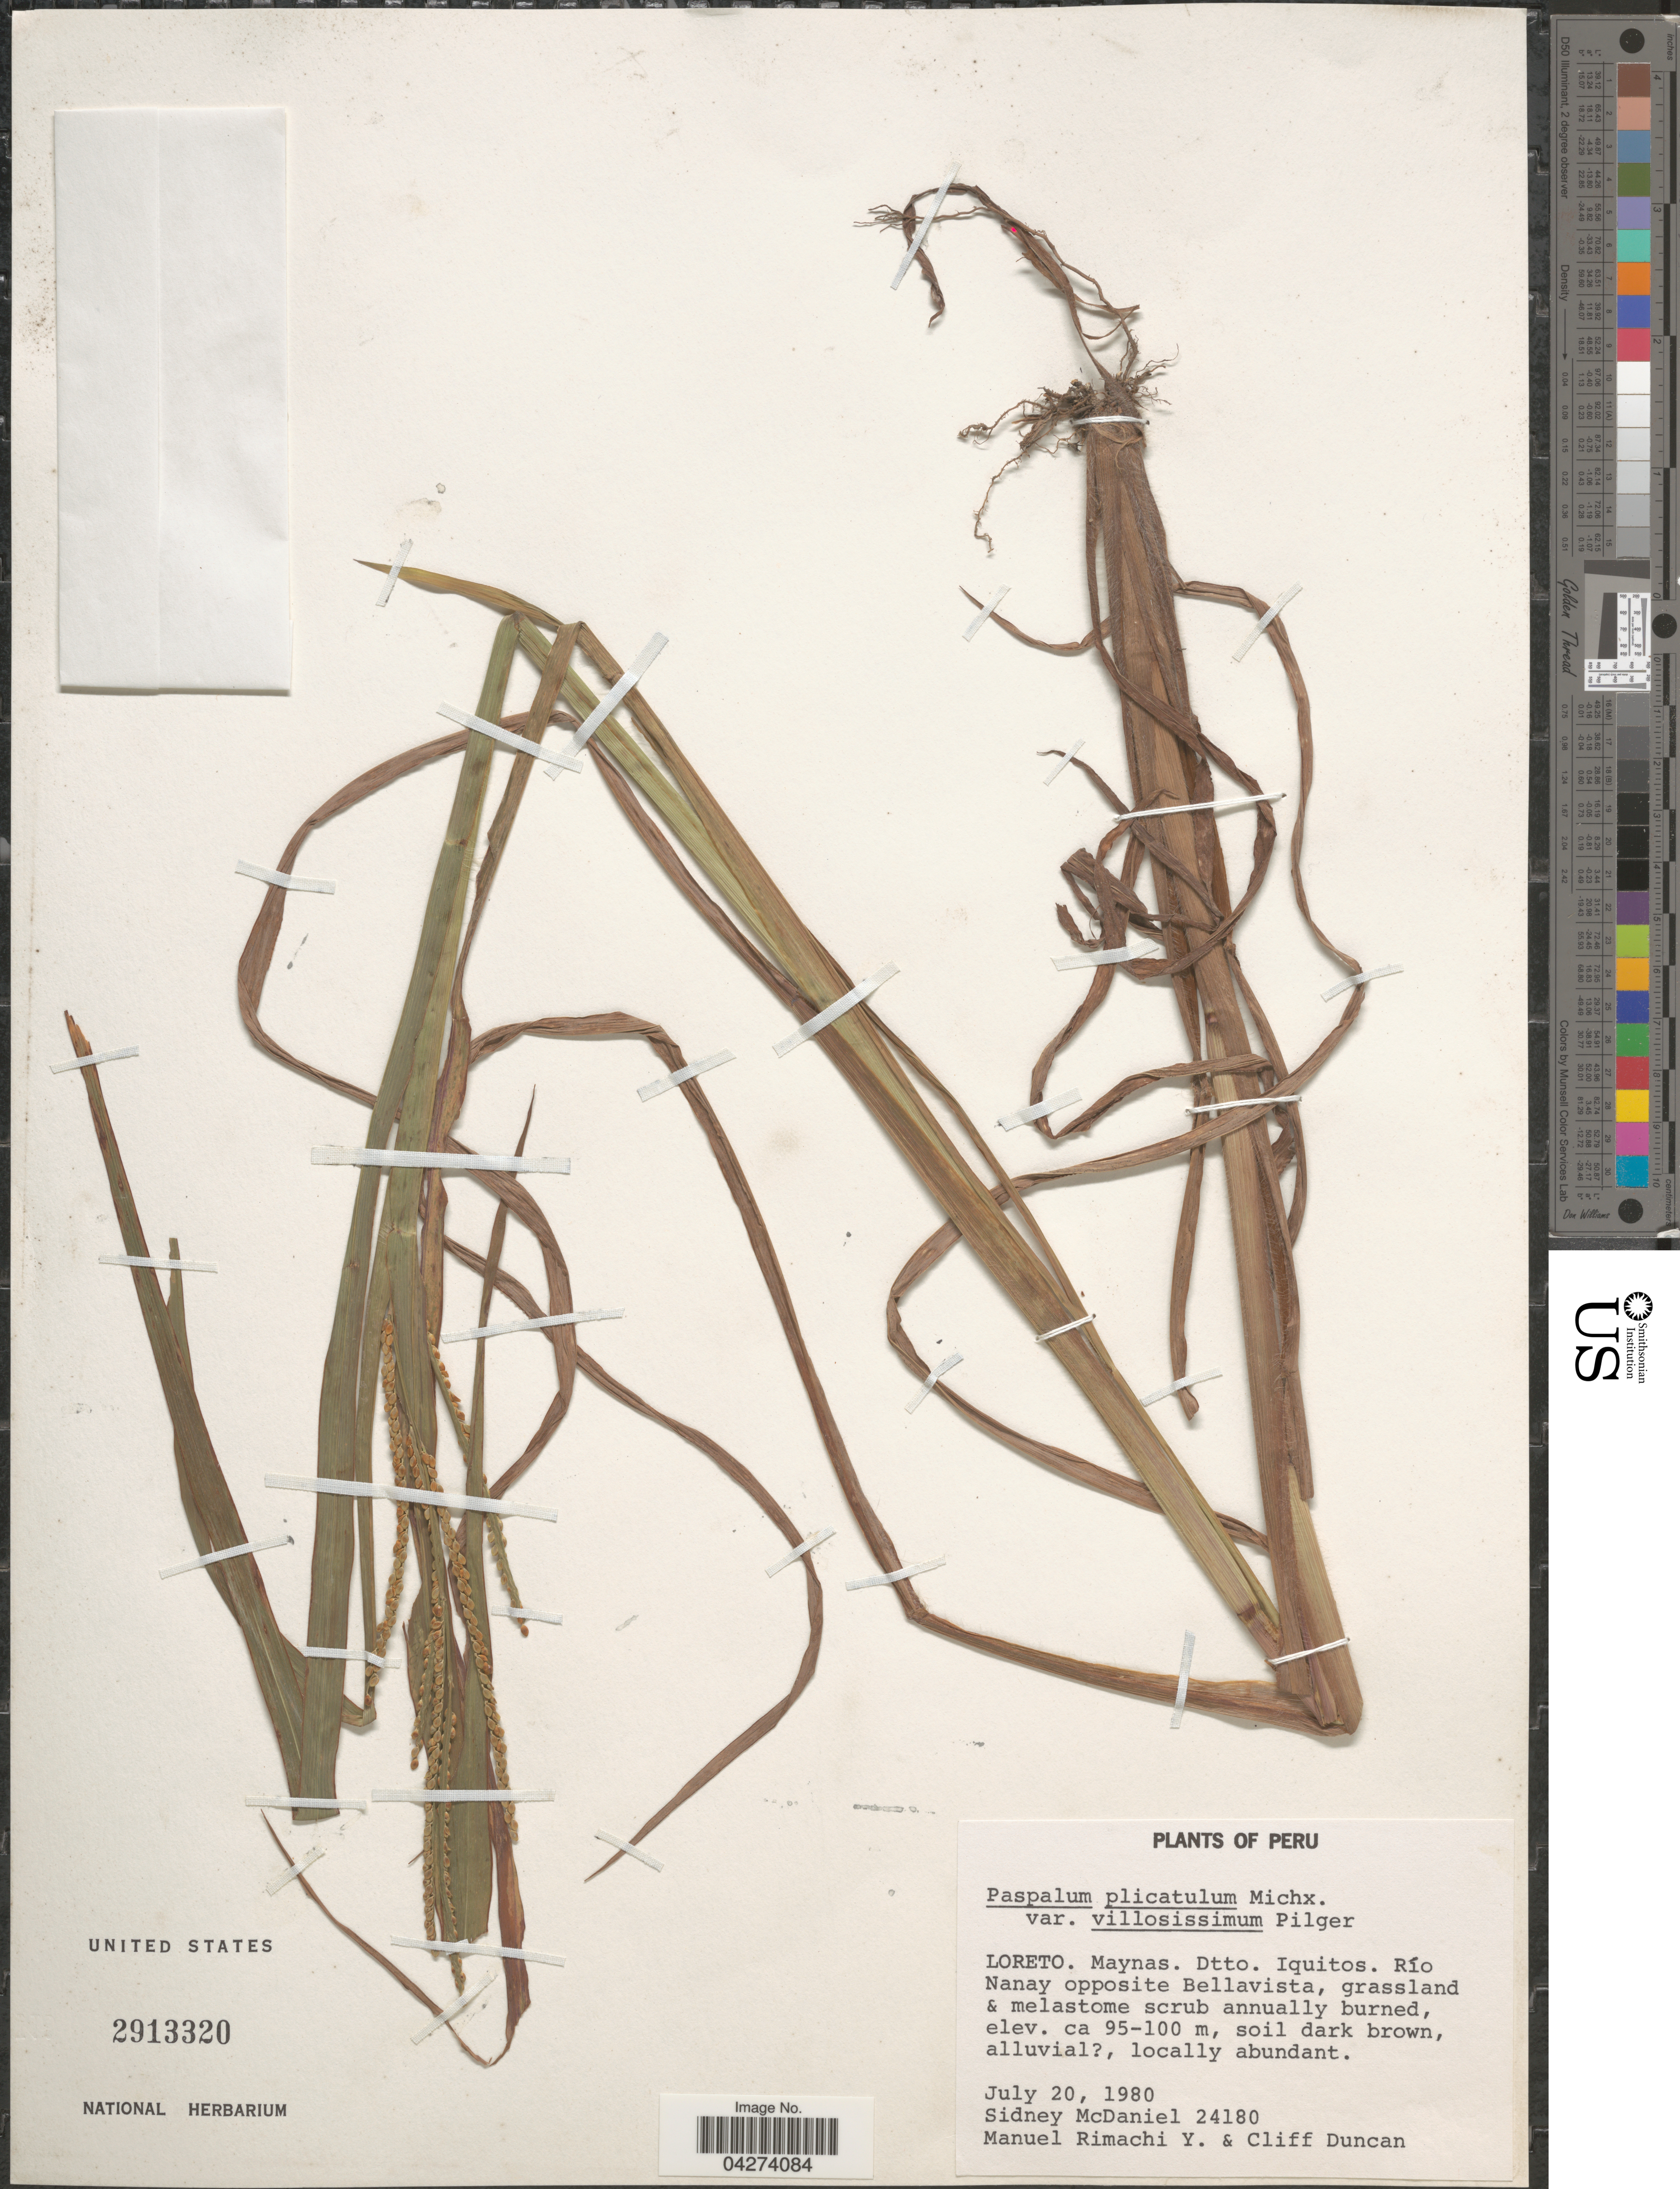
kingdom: Plantae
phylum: Tracheophyta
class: Liliopsida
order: Poales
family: Poaceae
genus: Paspalum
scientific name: Paspalum plicatulum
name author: Michx.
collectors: S. McDaniel, M. Rimachi Y. & C. Duncan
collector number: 24180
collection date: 1980-07-20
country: Peru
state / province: Loreto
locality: Maynas. Dtto. Iquitos. Río Nanay opposite Bellavista.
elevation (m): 95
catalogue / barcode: US 2913320